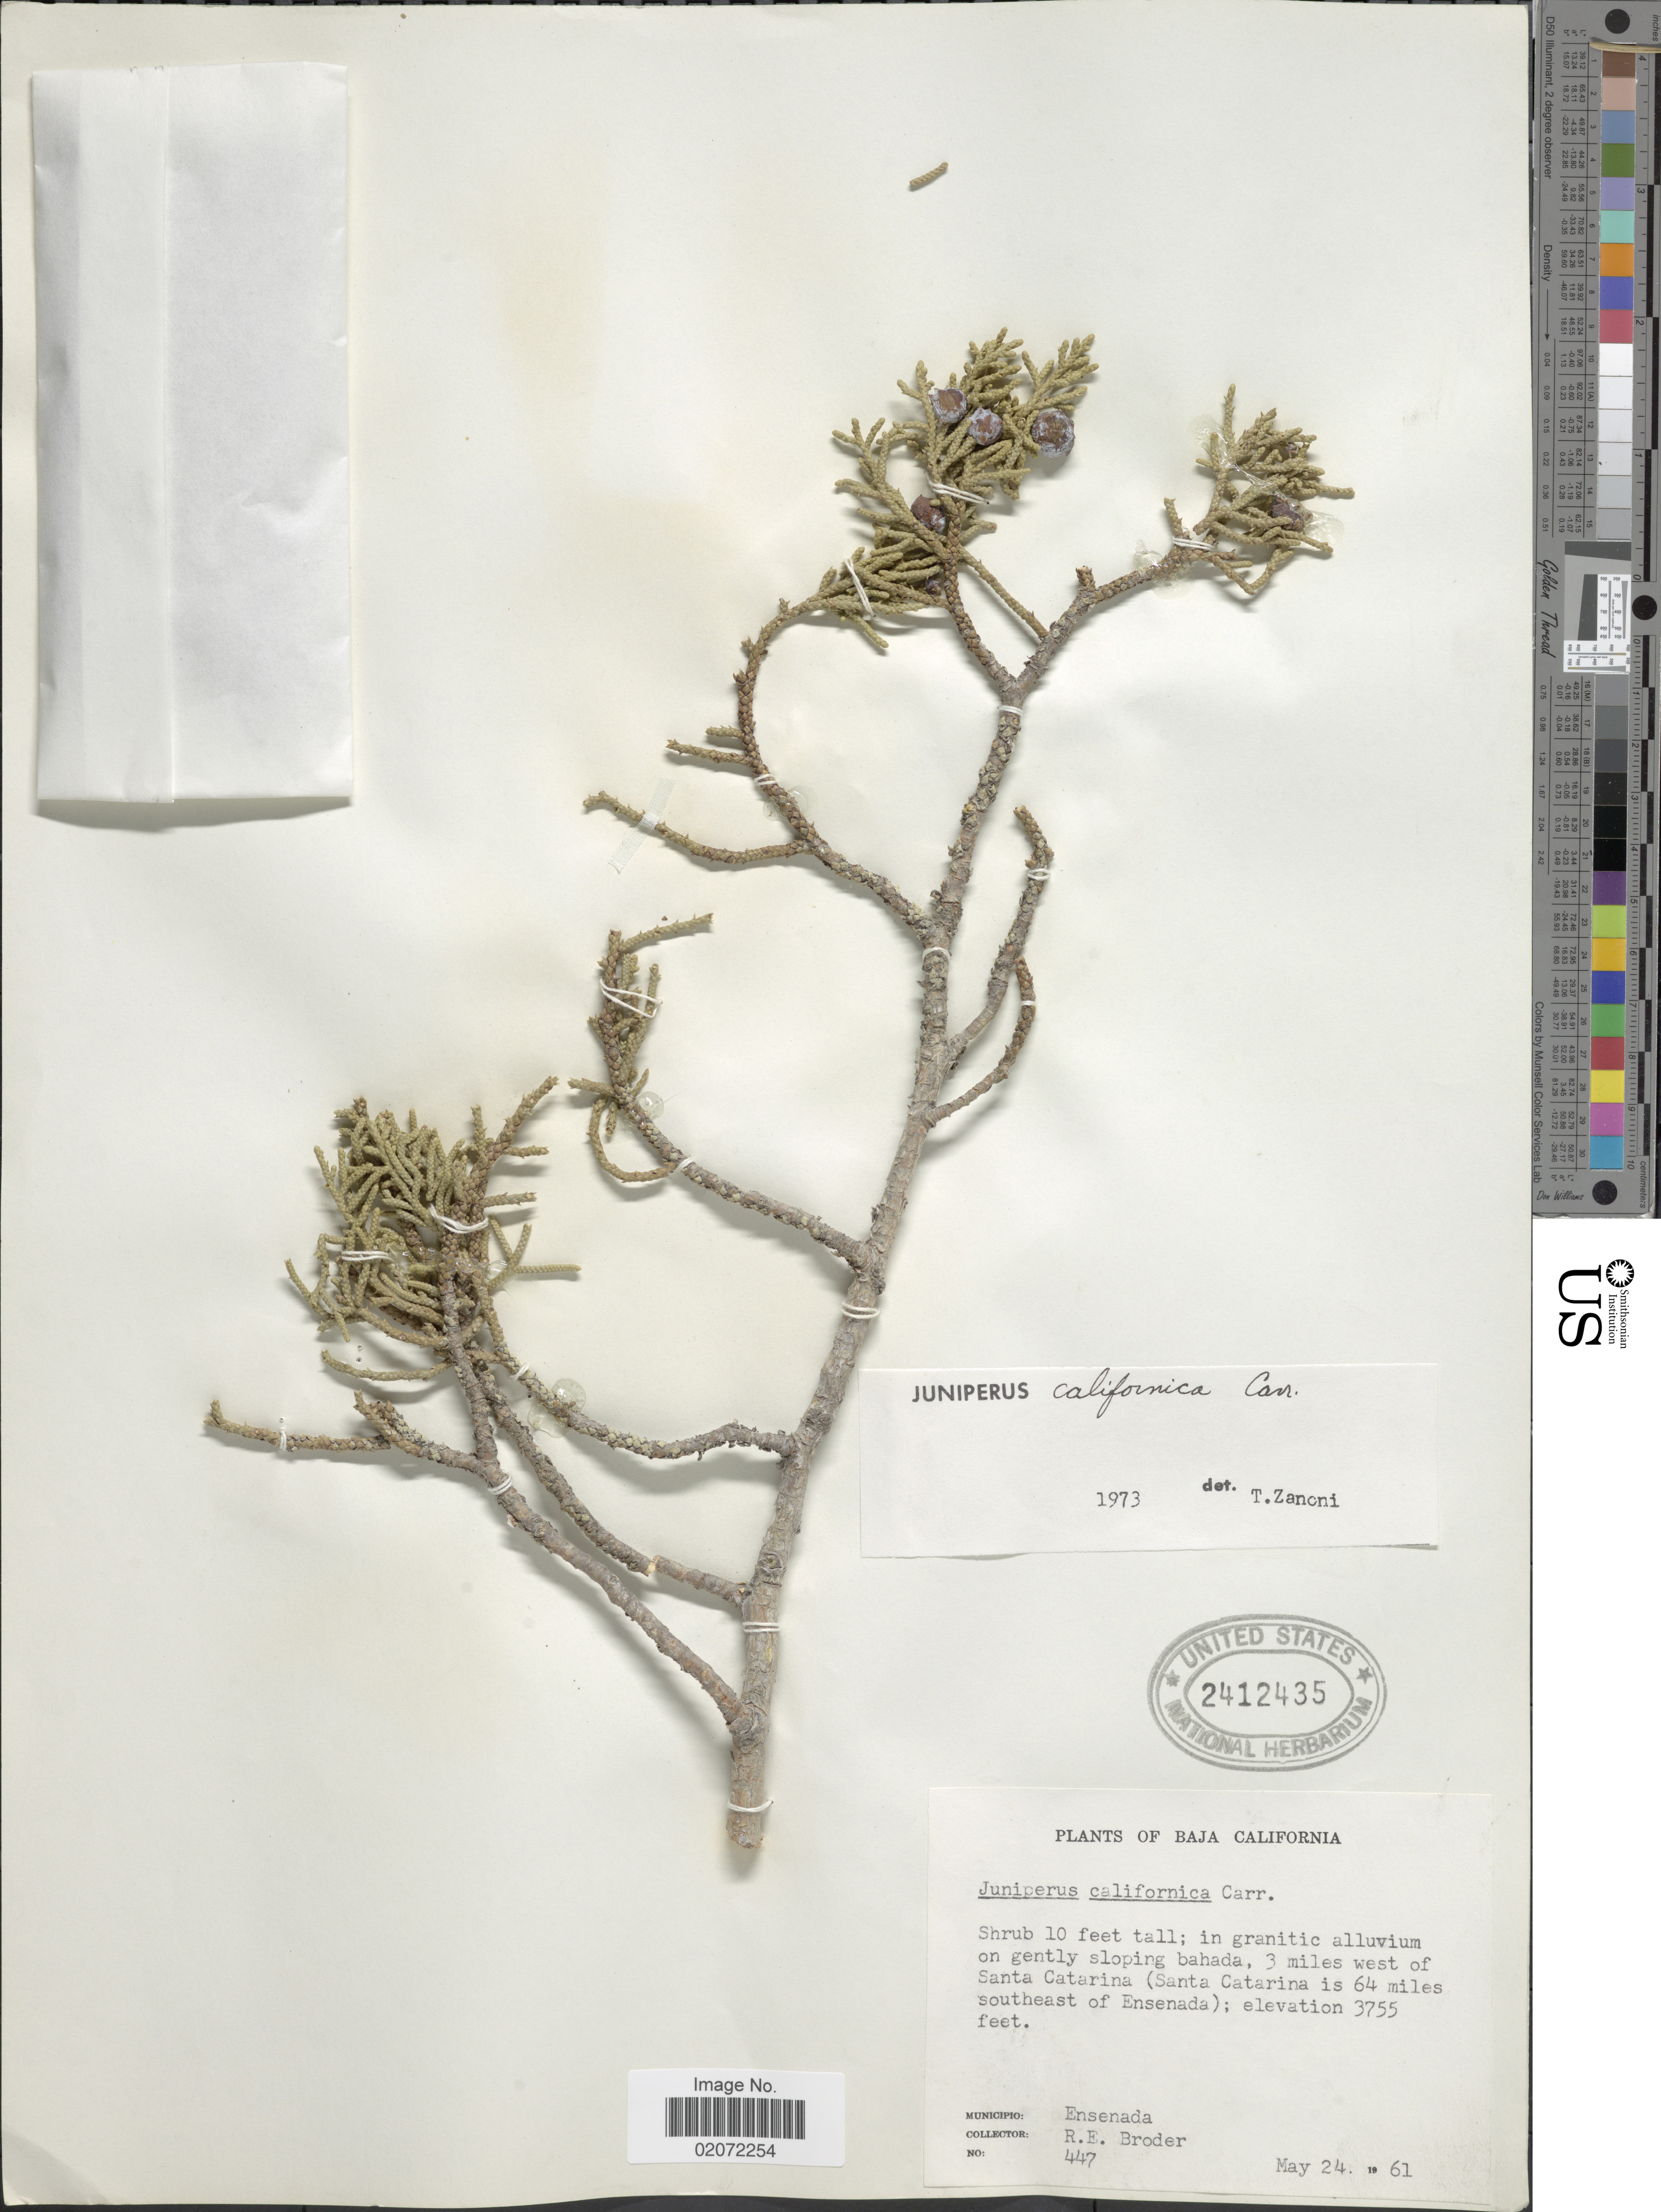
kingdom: Plantae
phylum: Tracheophyta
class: Pinopsida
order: Pinales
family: Cupressaceae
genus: Juniperus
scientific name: Juniperus californica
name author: Carrière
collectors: R. Broder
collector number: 447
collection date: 1961-05-24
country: Mexico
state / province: Baja California Norte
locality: Santa Catarina (Santa Catarina is 64 miles southeast of Ensenada).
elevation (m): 1145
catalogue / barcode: US 2412435